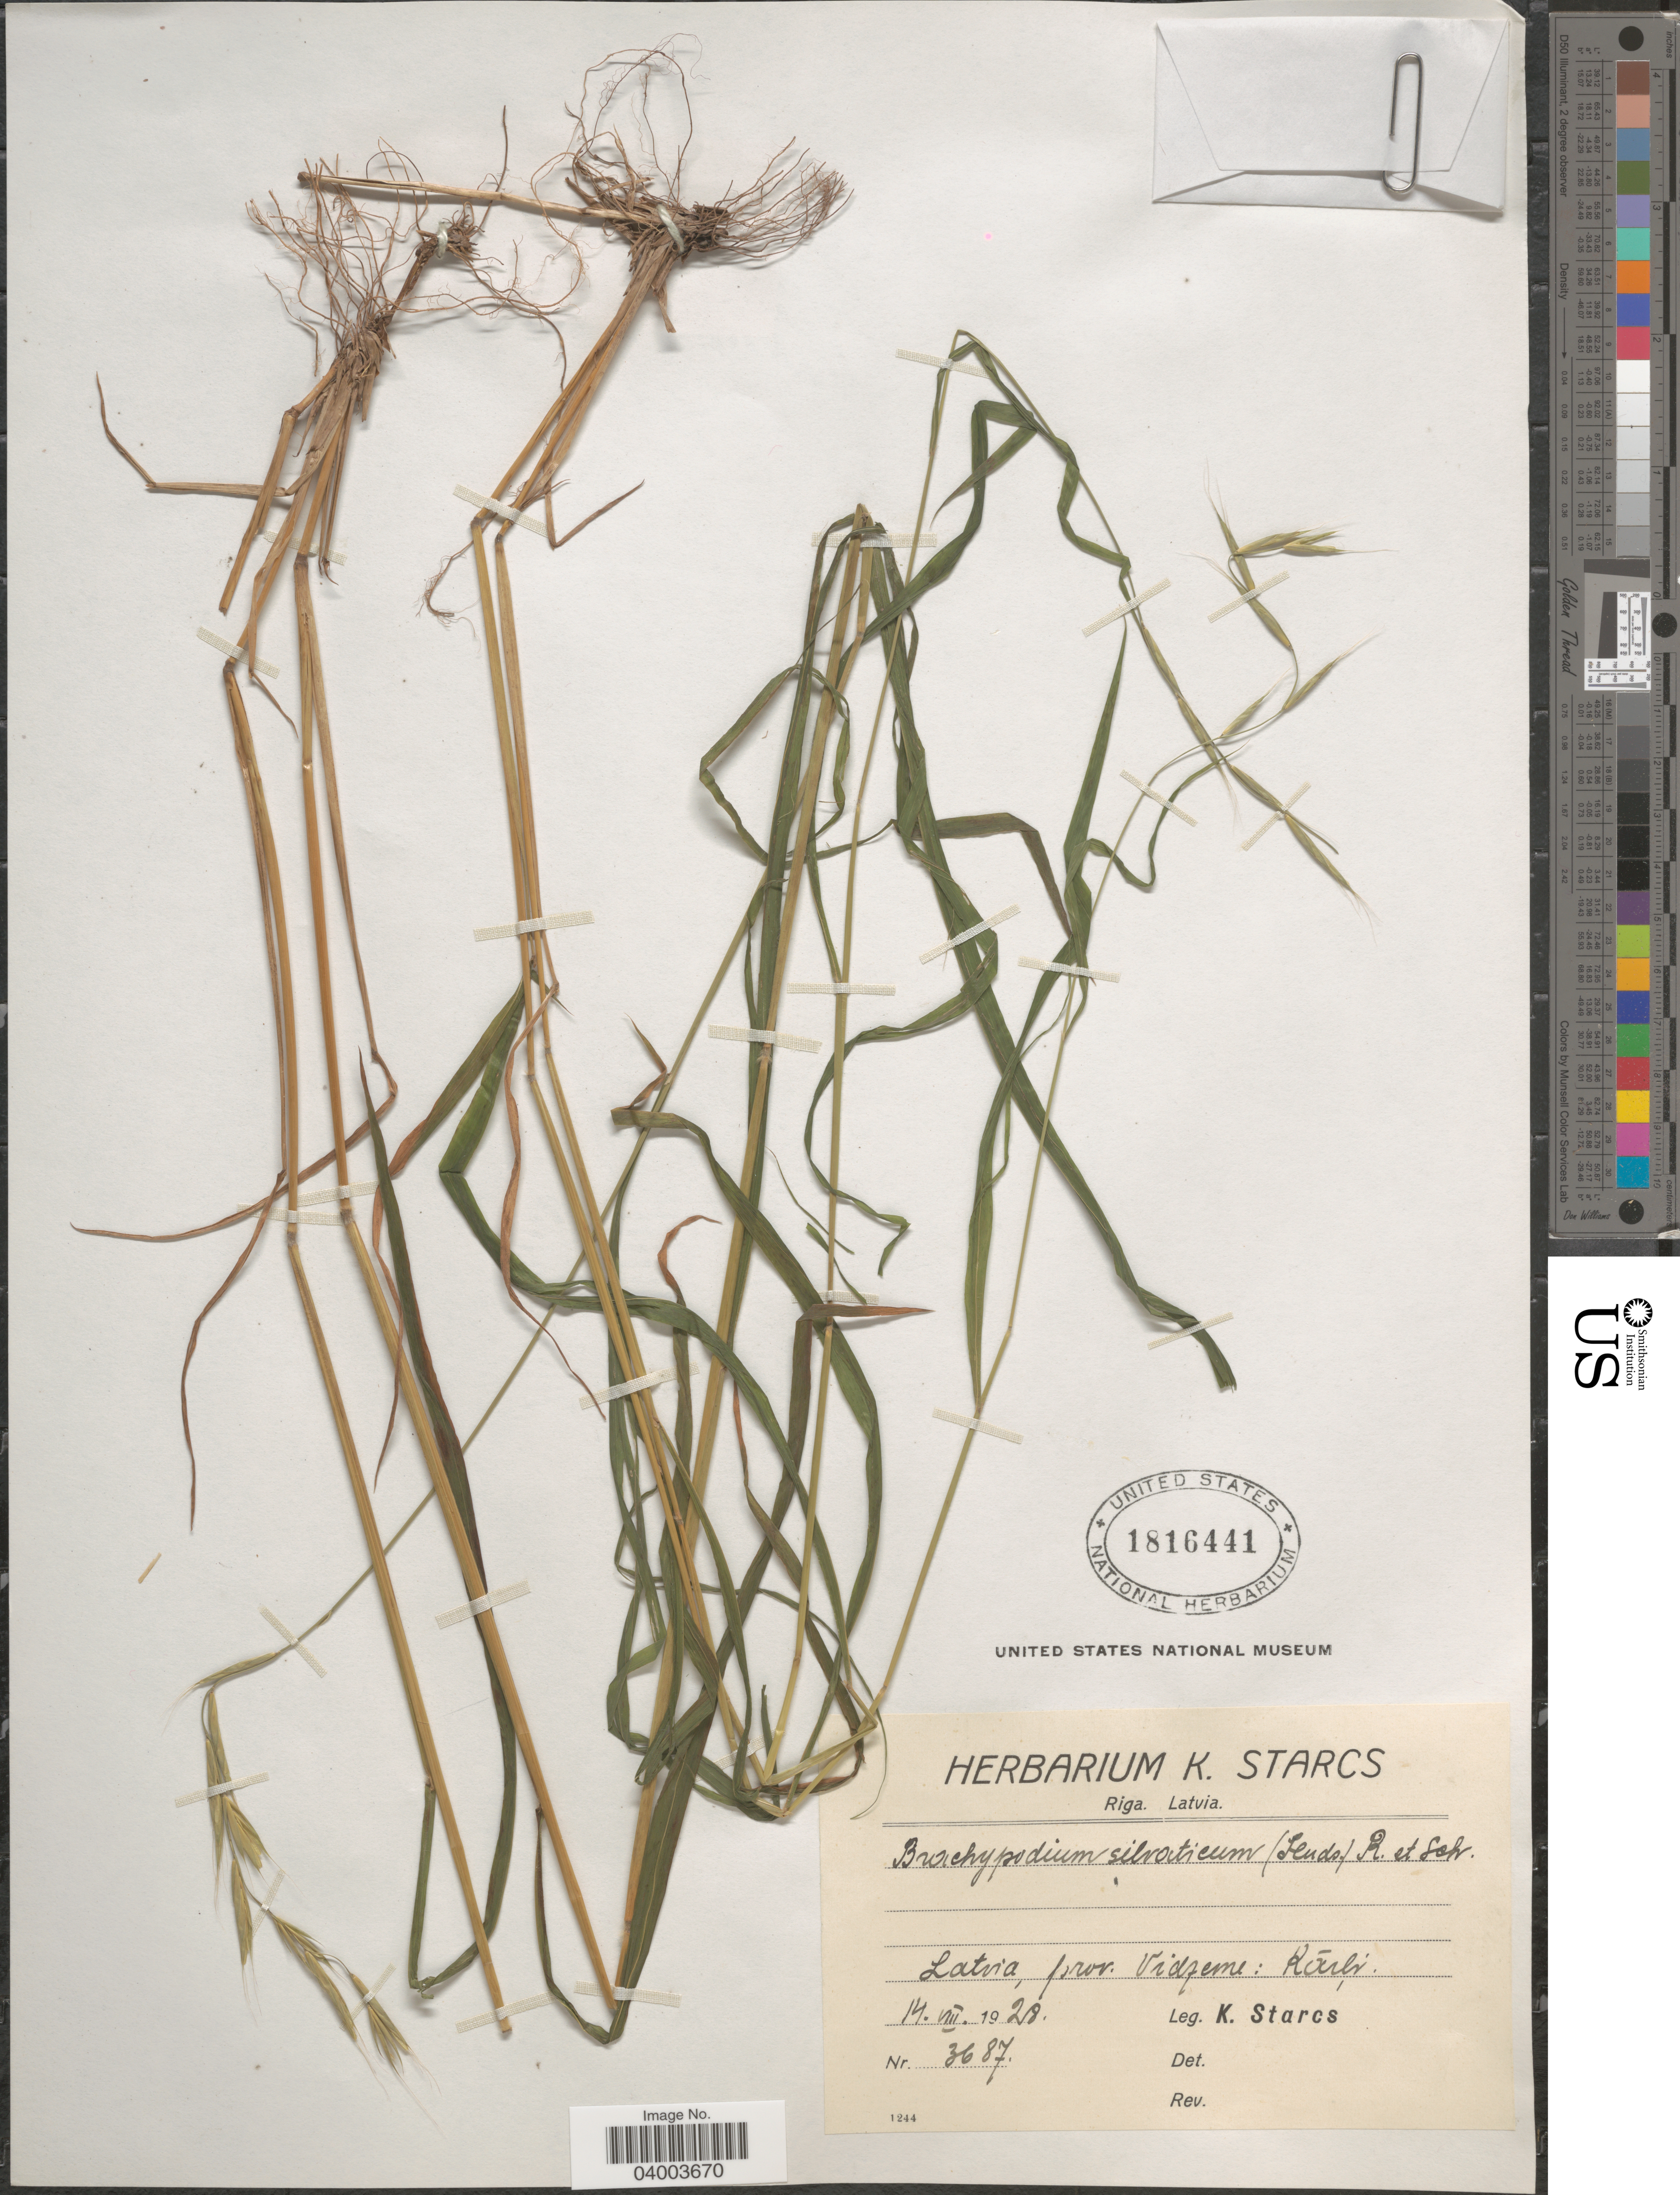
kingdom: Plantae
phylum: Tracheophyta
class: Liliopsida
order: Poales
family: Poaceae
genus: Brachypodium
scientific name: Brachypodium sylvaticum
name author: (Huds.) P. Beauv.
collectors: K. Starcs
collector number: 3687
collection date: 1928-08-14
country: Latvia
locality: Latvia, prov. Vidzeme: Karli [interpreted].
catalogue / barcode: US 1816441